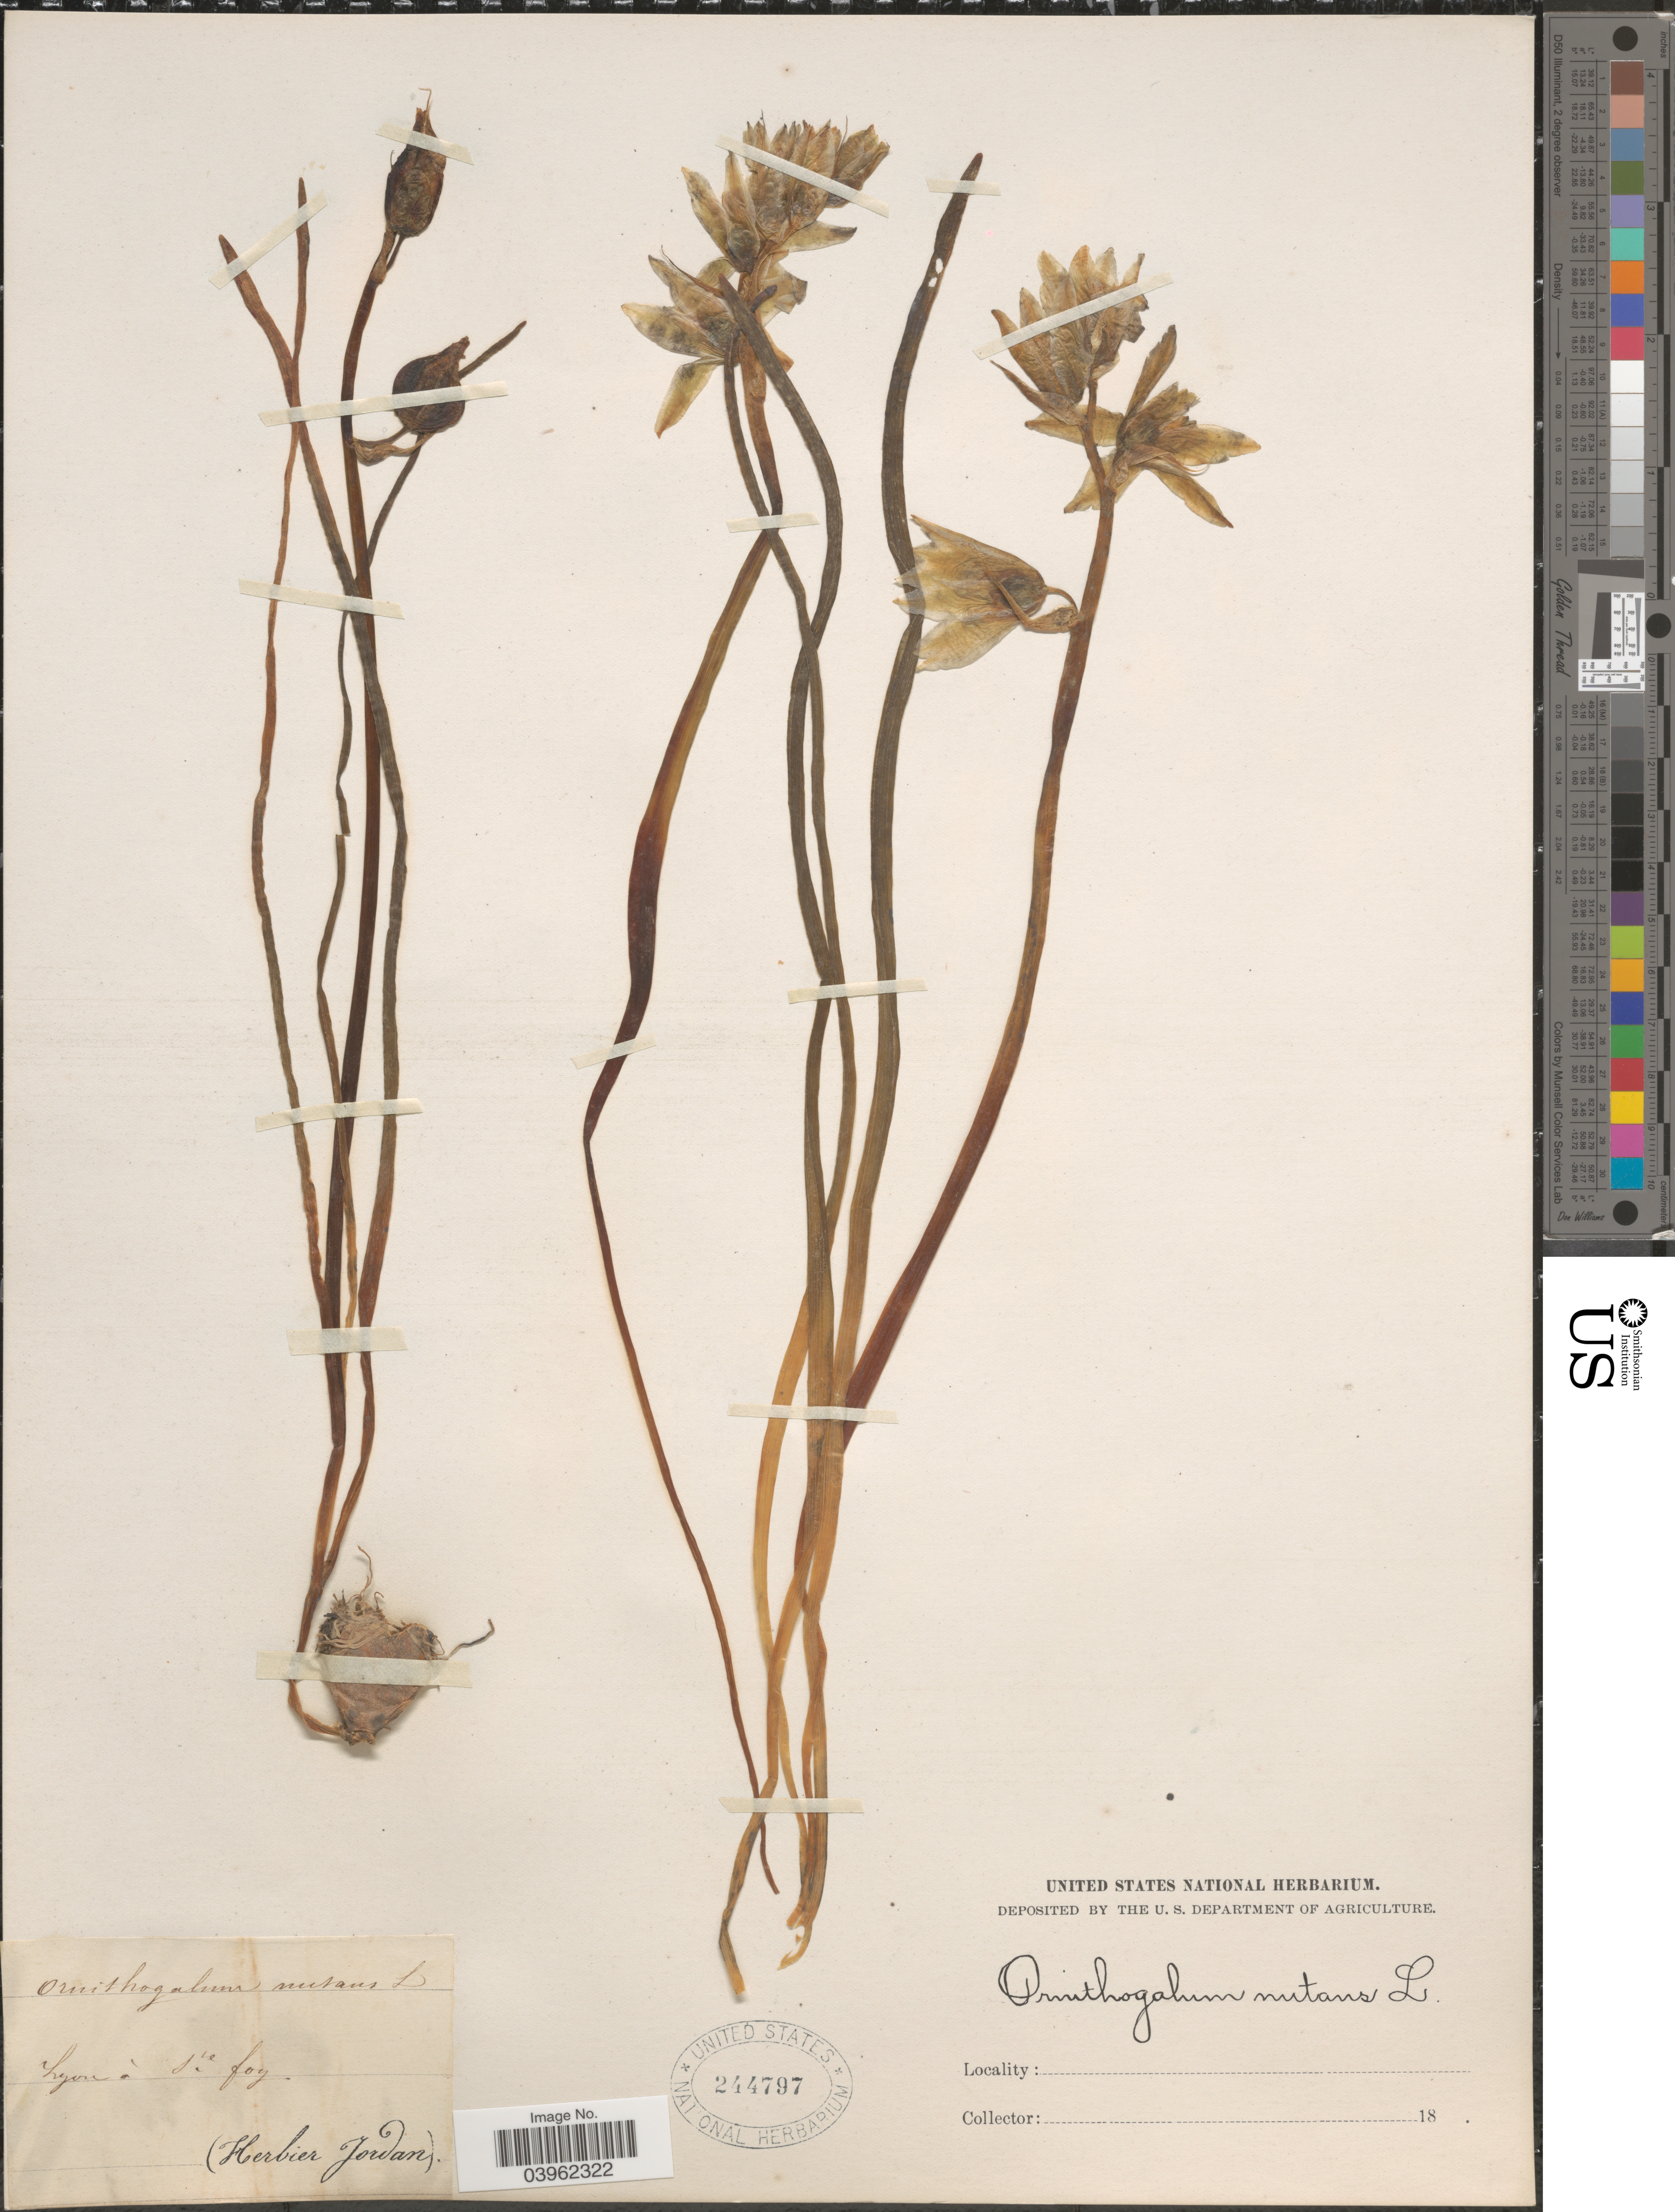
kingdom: Plantae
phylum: Tracheophyta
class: Liliopsida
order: Asparagales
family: Asparagaceae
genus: Ornithogalum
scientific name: Ornithogalum nutans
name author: L.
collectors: ex herb. Jordan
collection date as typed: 18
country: France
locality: Lyon, á Ste foy.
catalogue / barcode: US 244797